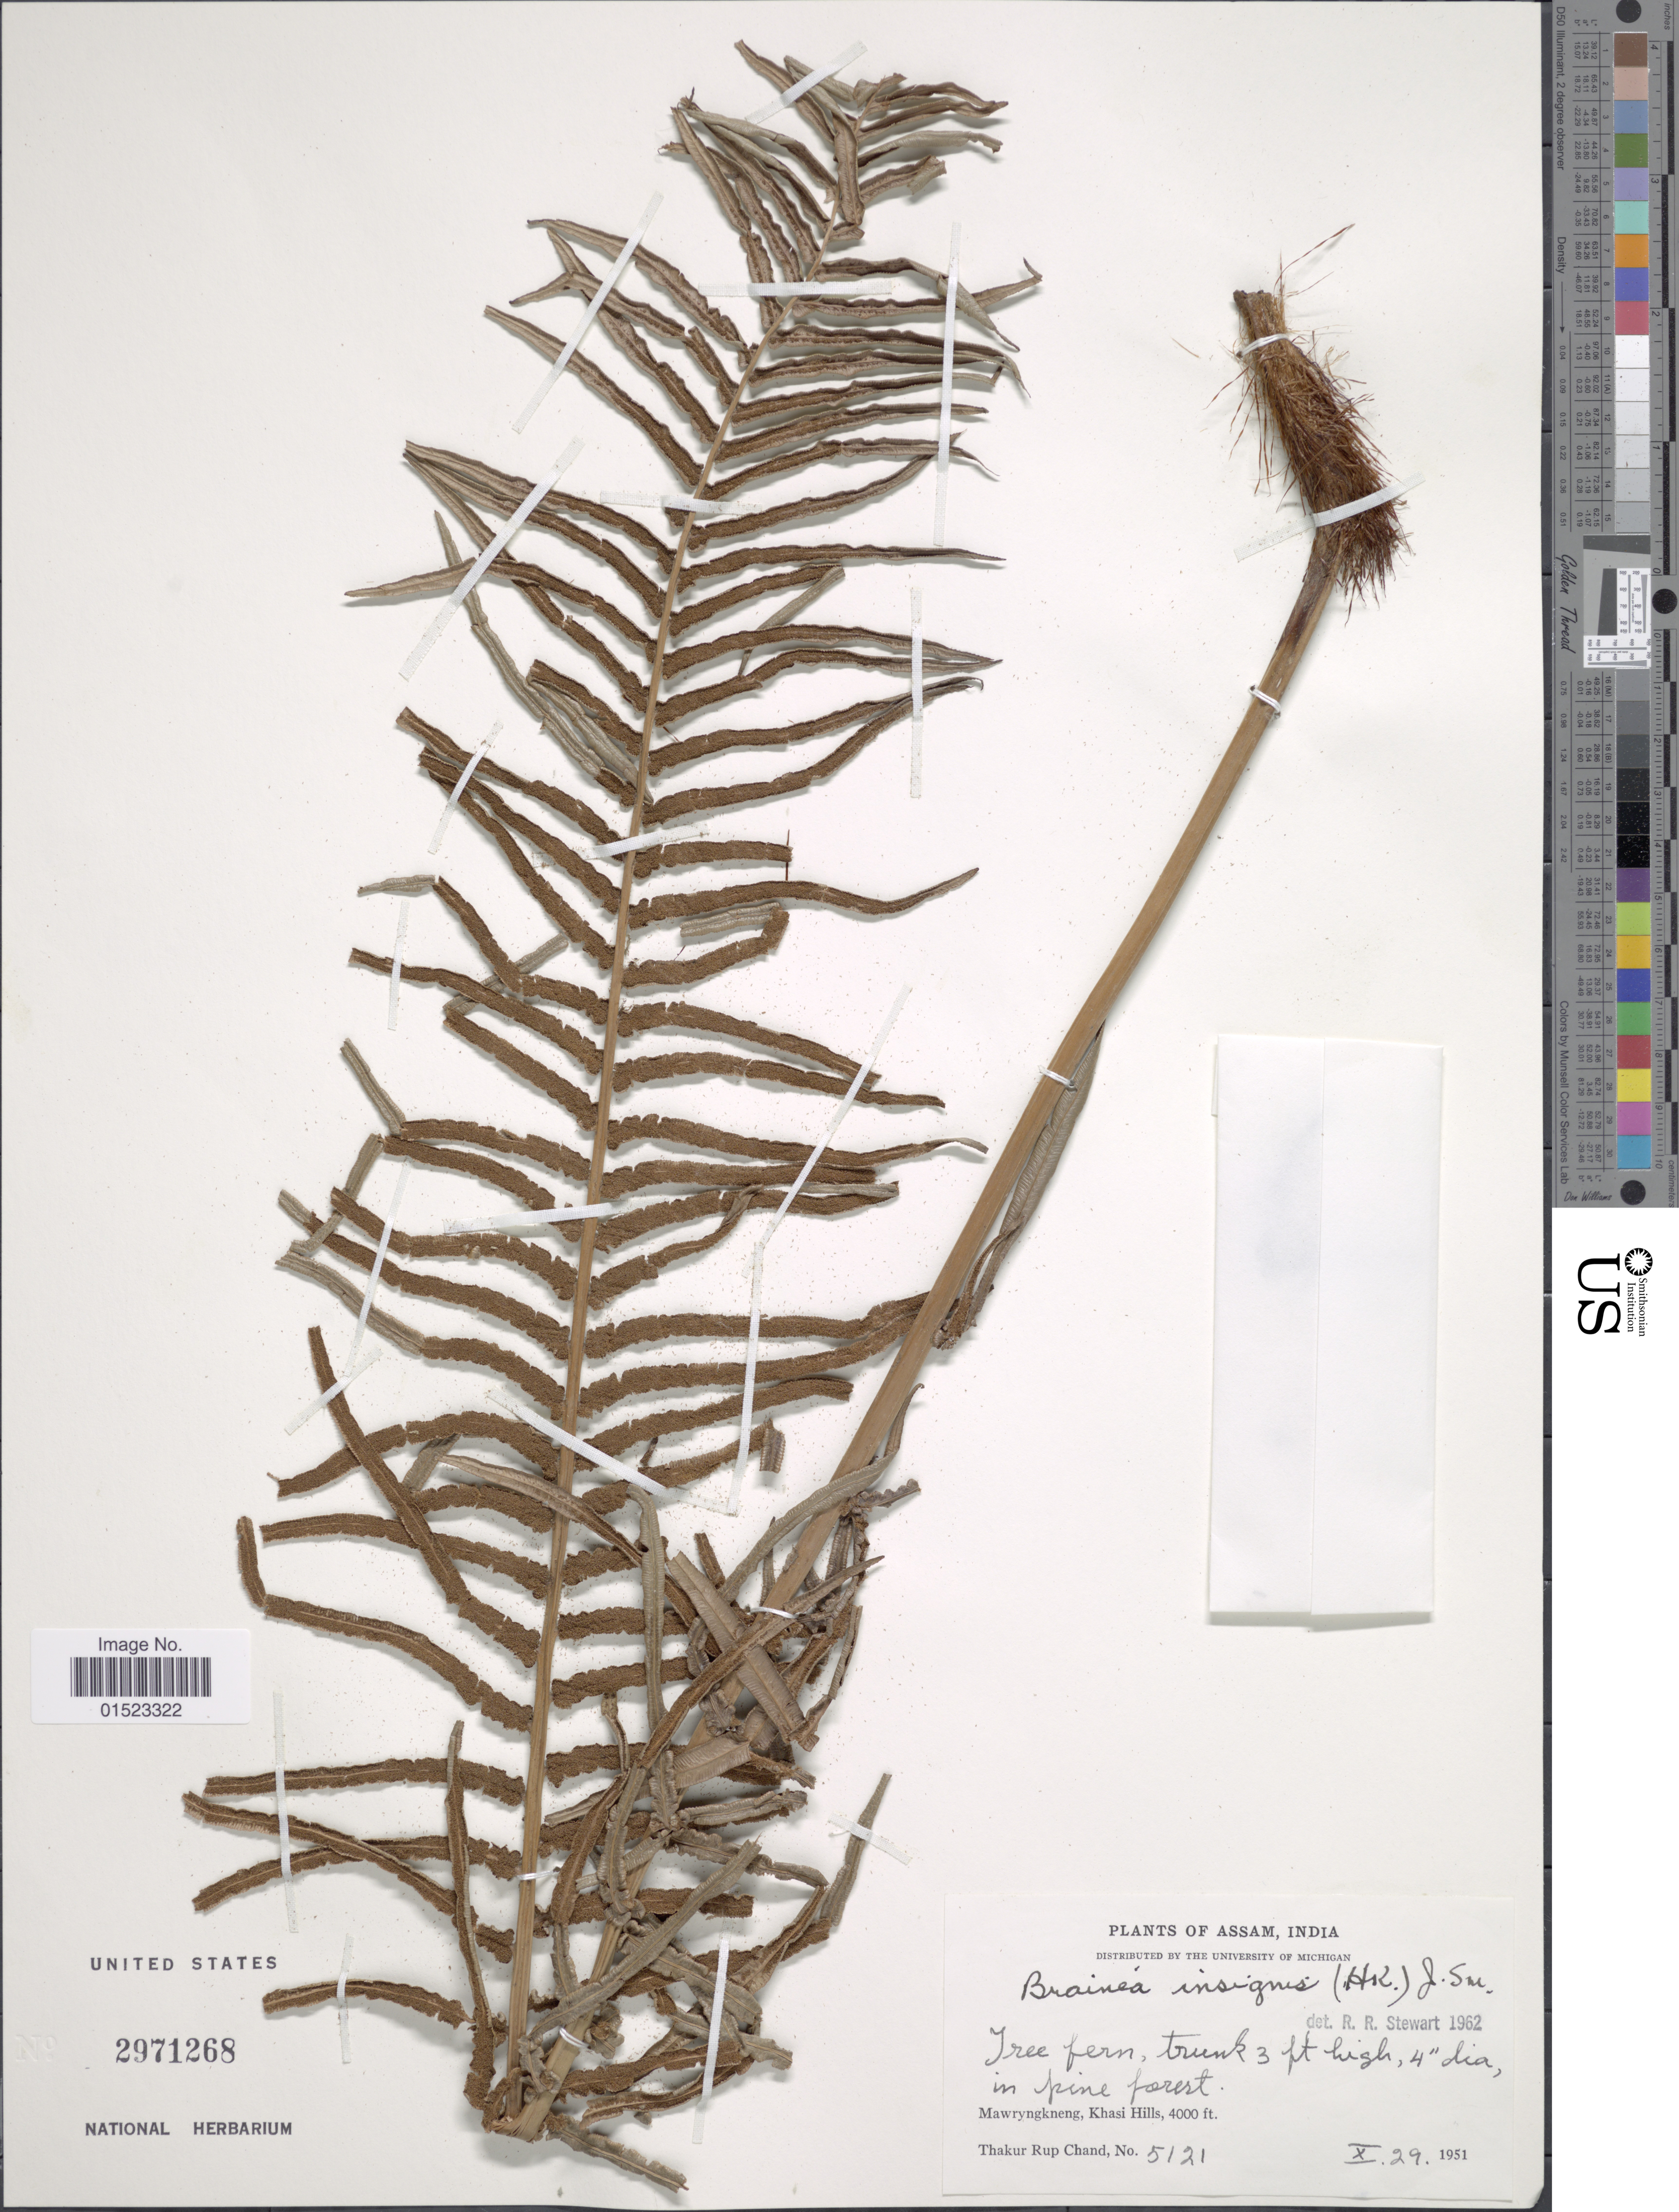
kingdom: Plantae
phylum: Tracheophyta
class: Polypodiopsida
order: Polypodiales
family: Blechnaceae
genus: Brainea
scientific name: Brainea insignis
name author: (Hook.) J. Sm.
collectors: T. R. Chand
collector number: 5121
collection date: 1951-10-29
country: India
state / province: Meghalaya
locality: Mawryngkneng, Khasi Hills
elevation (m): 1219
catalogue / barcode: US 2971268